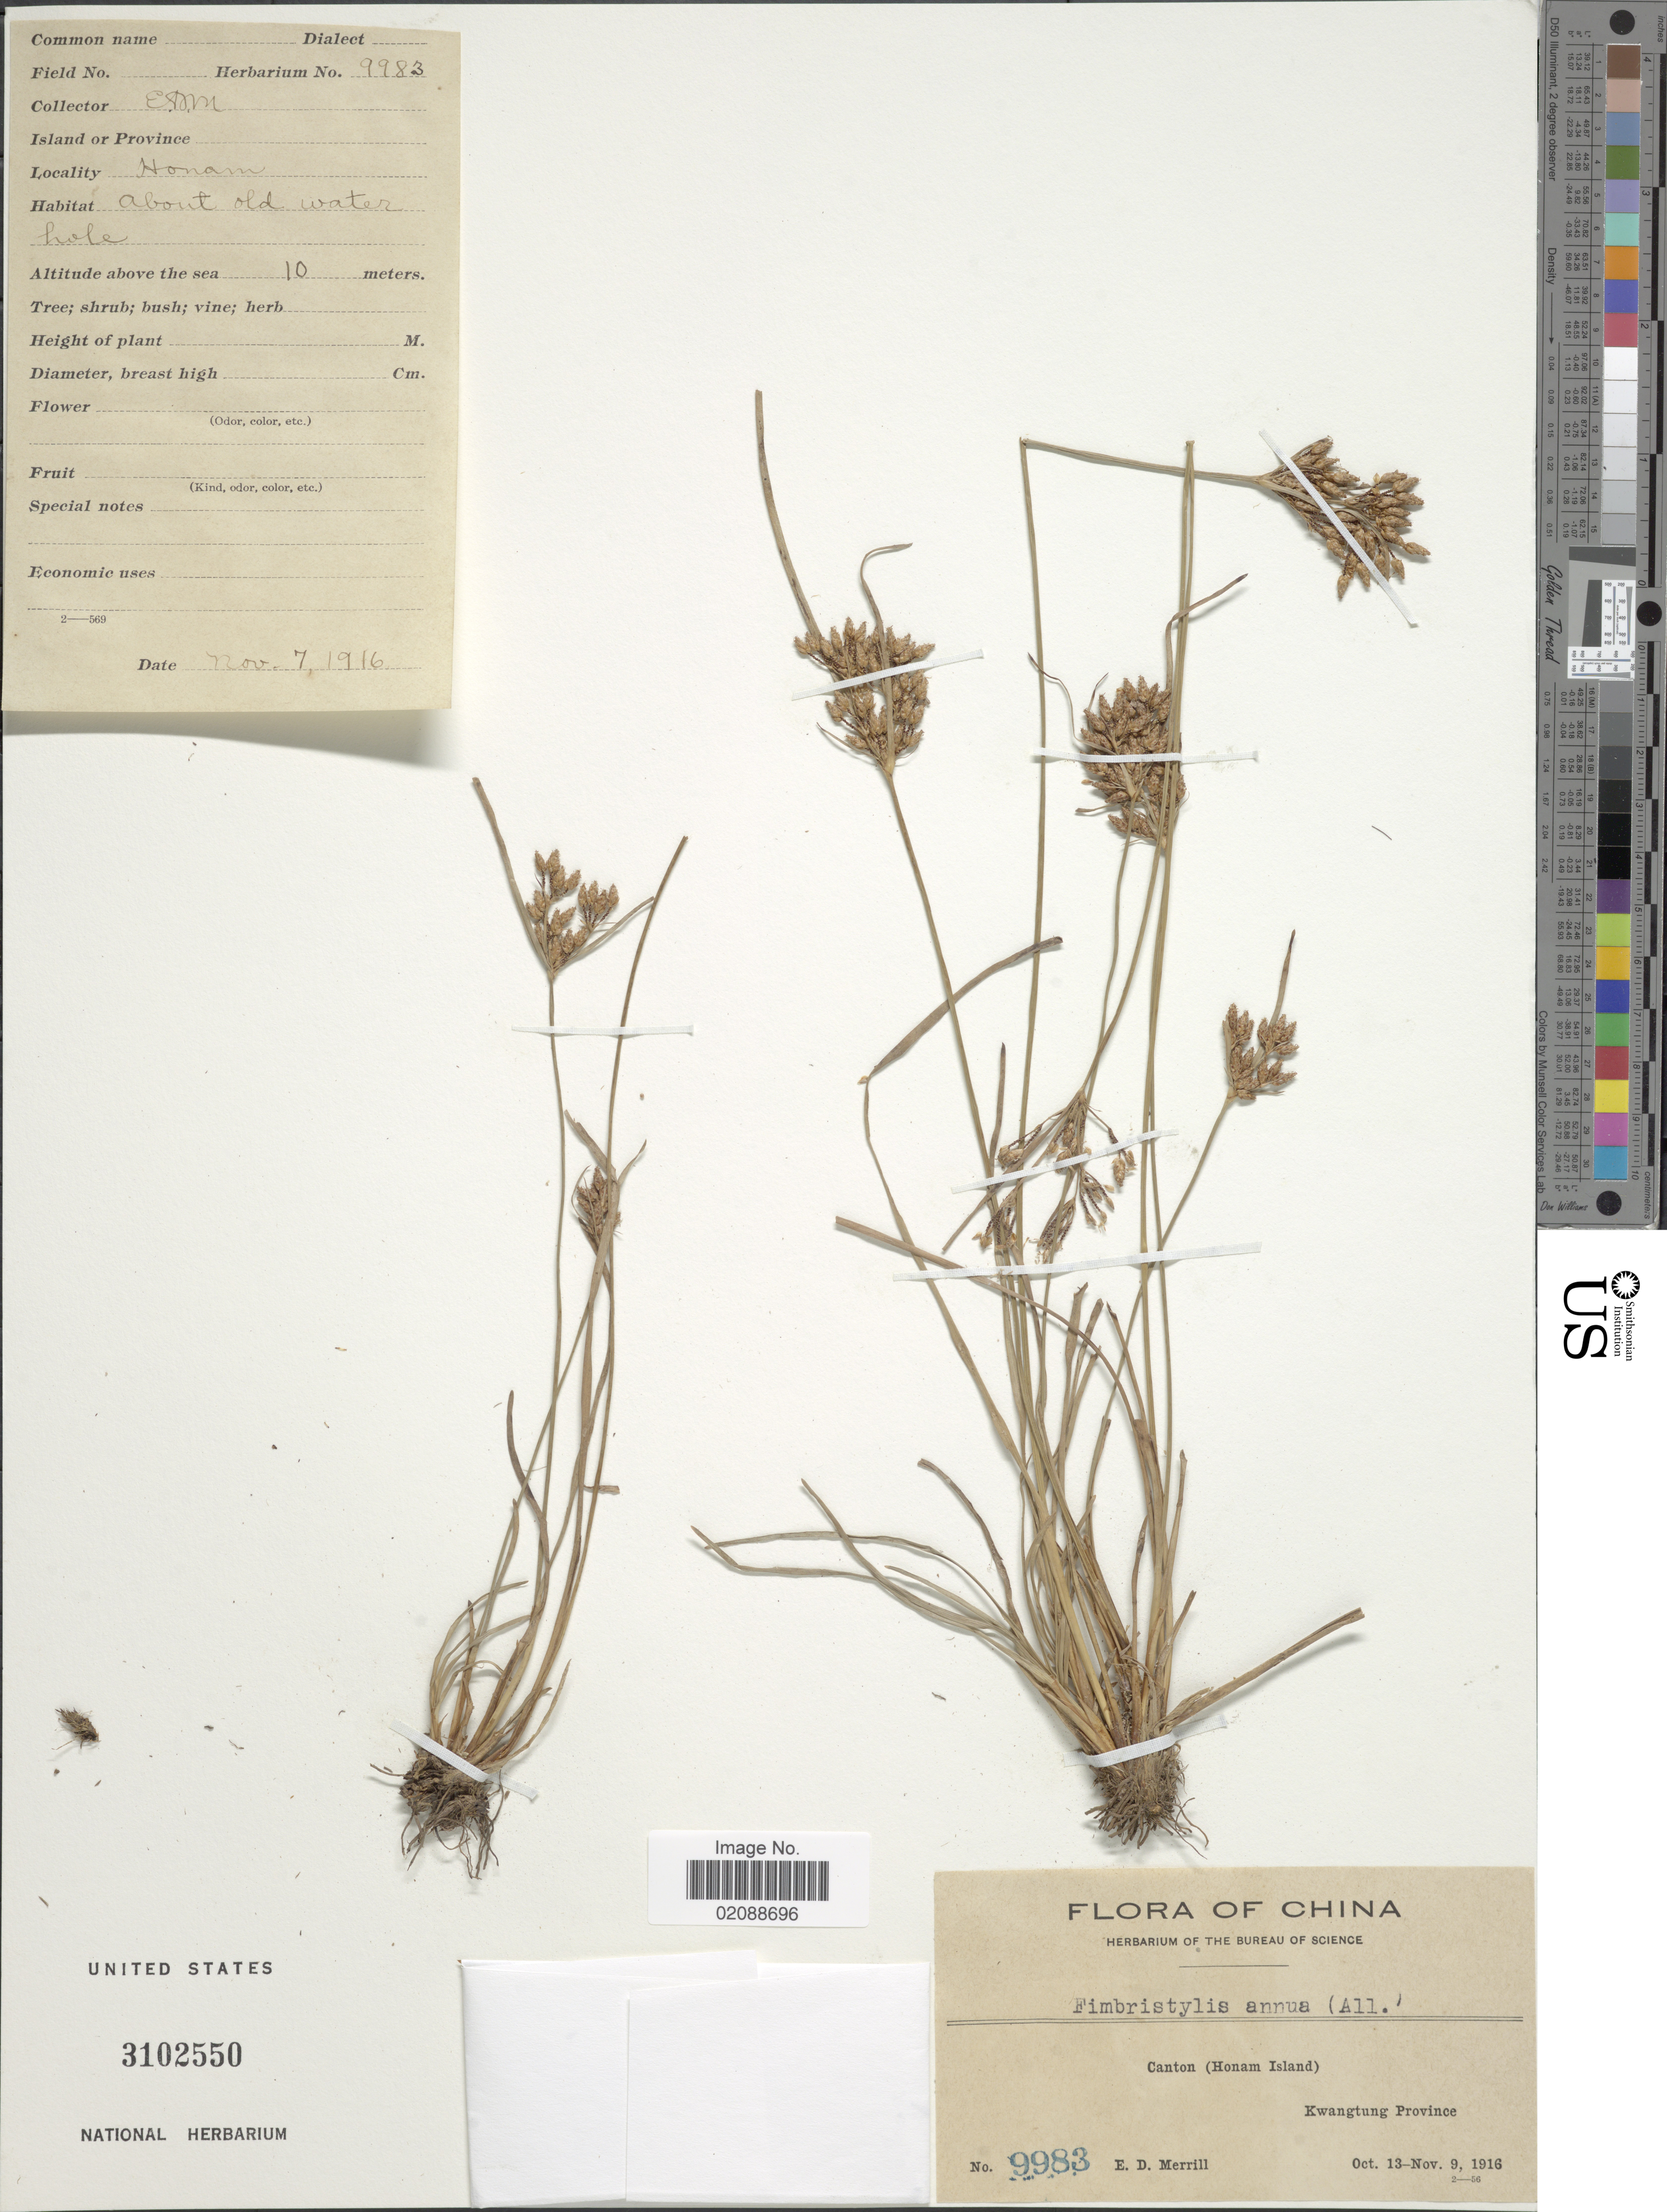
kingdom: Plantae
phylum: Tracheophyta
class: Liliopsida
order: Poales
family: Cyperaceae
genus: Fimbristylis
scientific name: Fimbristylis annua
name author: (All.) Roem. & Schult.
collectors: E. D. Merrill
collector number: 9983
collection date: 1916-11-07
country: China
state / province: Guangdong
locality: Canton (Honam Island) Kwangtung Province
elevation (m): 10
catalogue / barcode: US 3102550